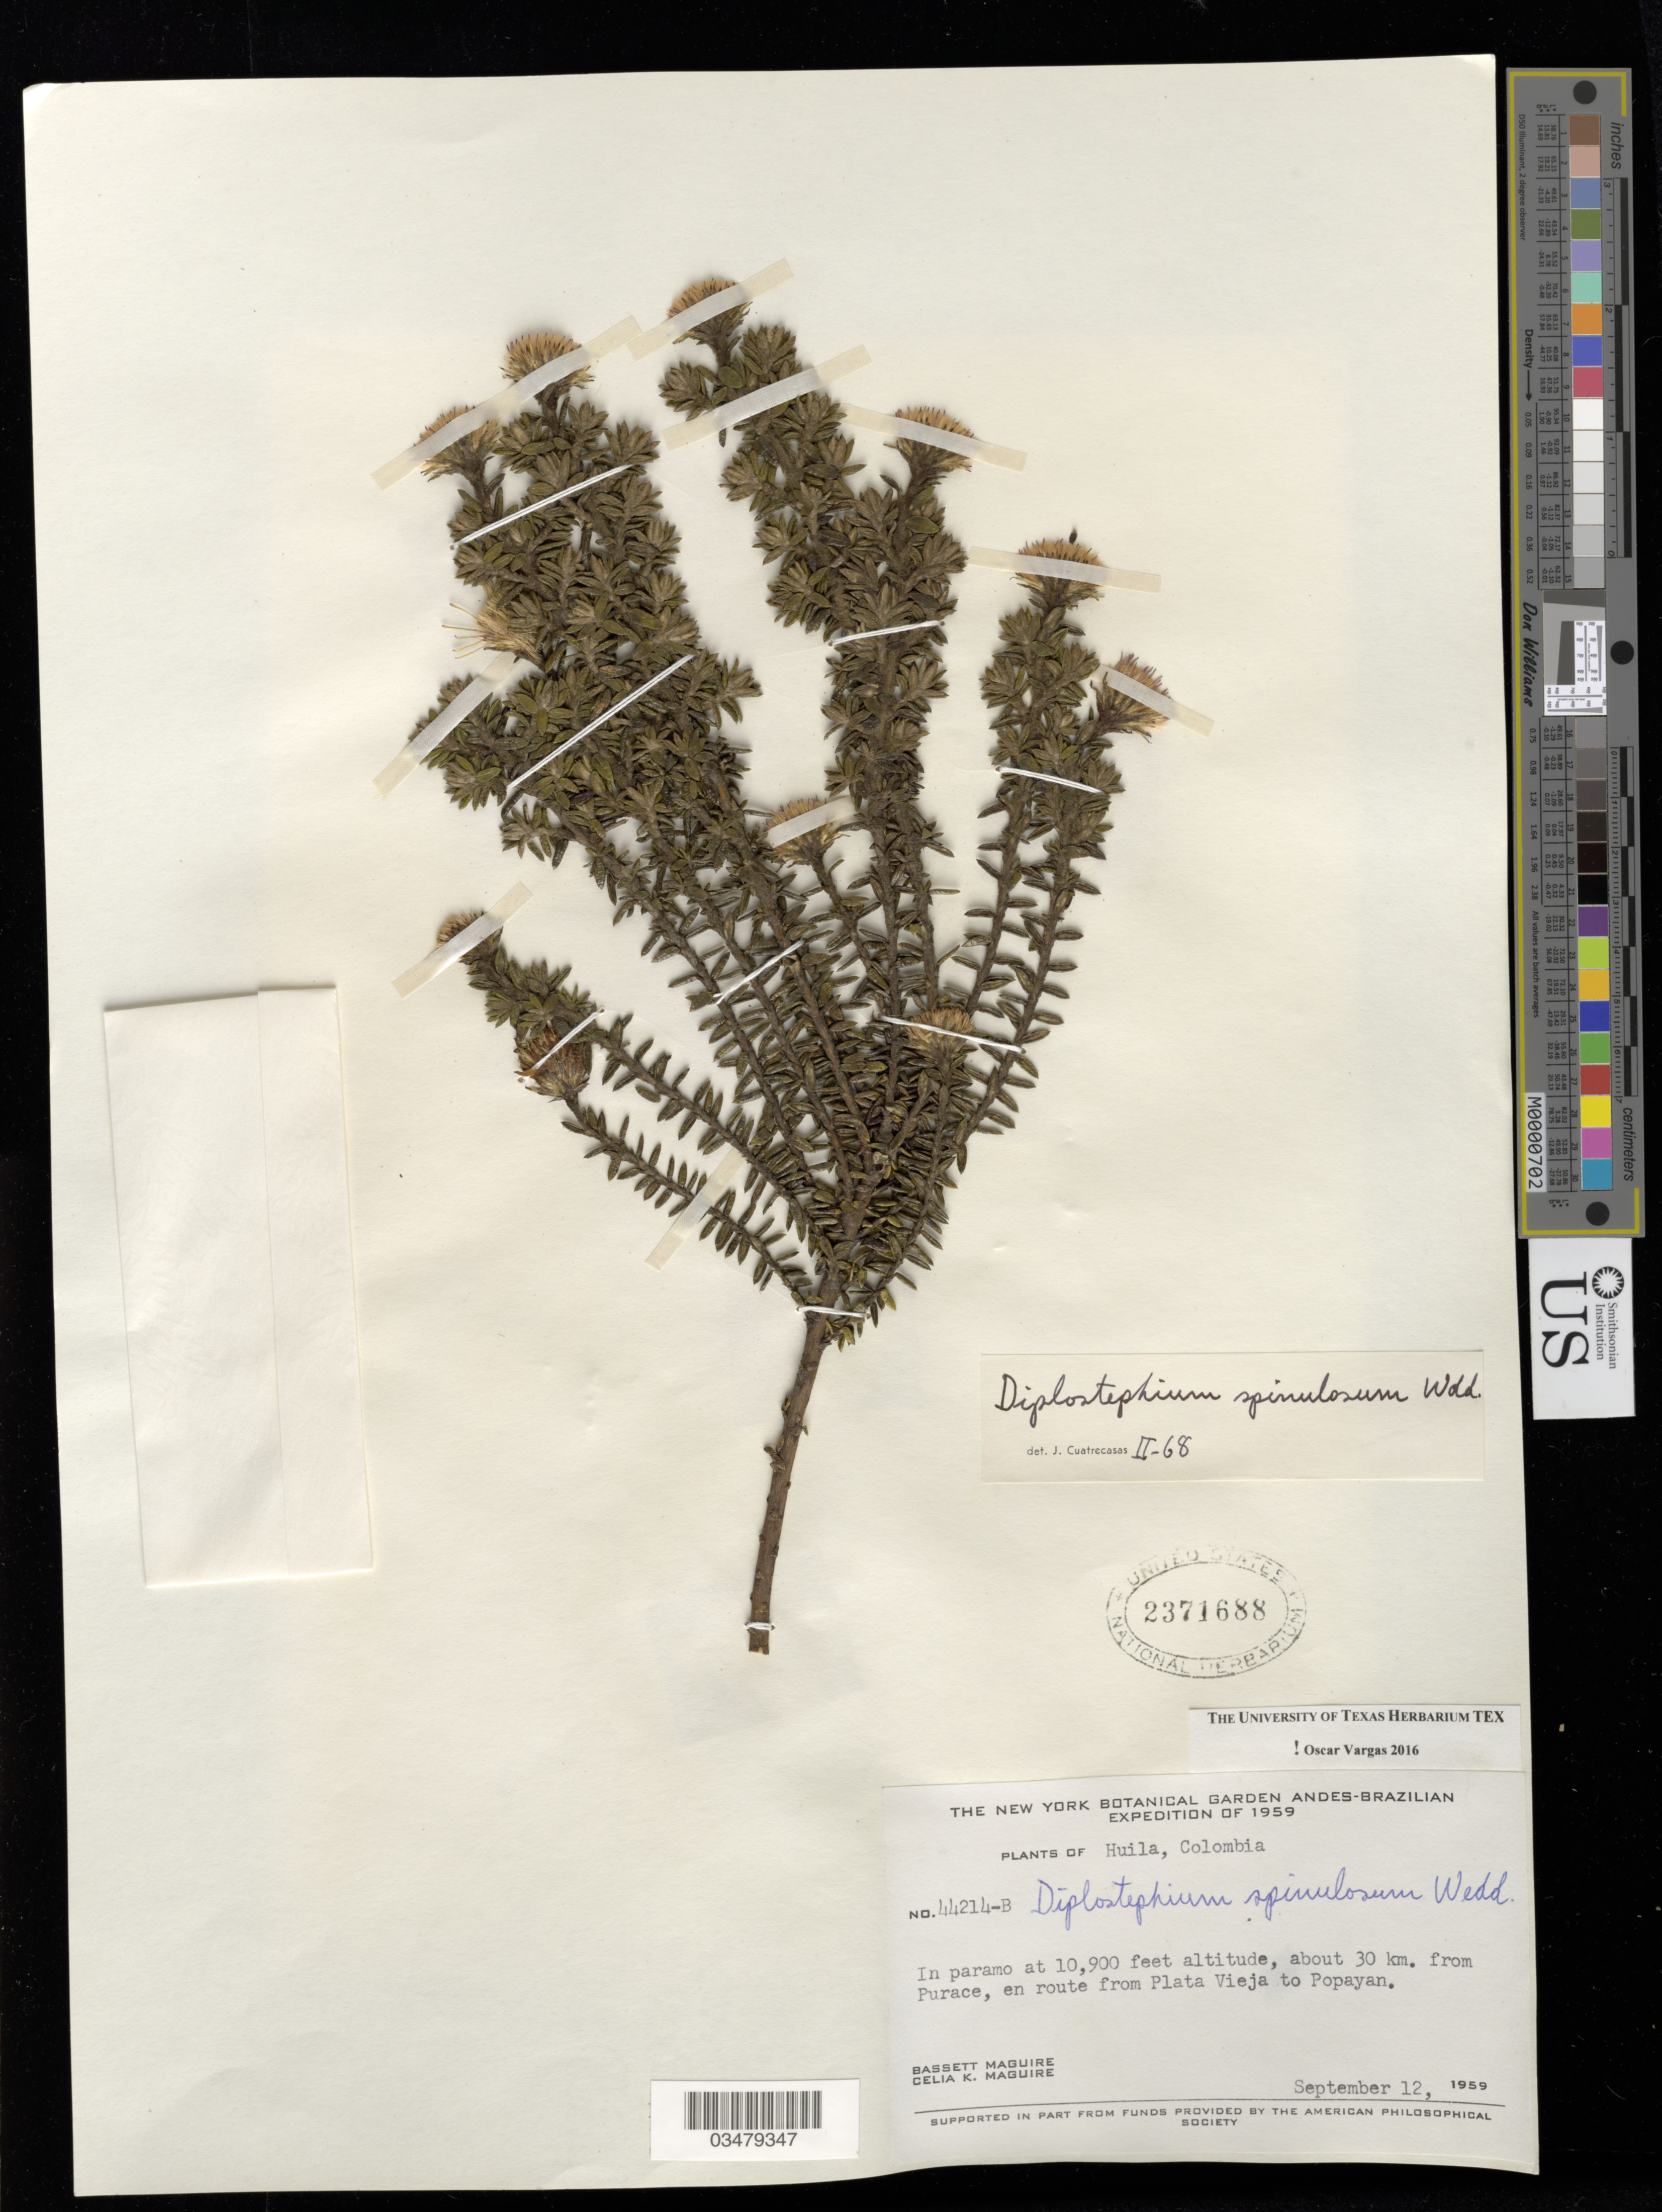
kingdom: Plantae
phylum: Tracheophyta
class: Magnoliopsida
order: Asterales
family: Asteraceae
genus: Diplostephium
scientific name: Diplostephium spinulosum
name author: Wedd.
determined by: Vargas, Oscar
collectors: B. Maguire & C. K. Maguire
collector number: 44214 B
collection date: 1959-09-12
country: Colombia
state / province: Huila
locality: About 30 km from Purace, en route from Plata Vieja to Popayan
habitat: Paramo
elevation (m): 3322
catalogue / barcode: US 2371688